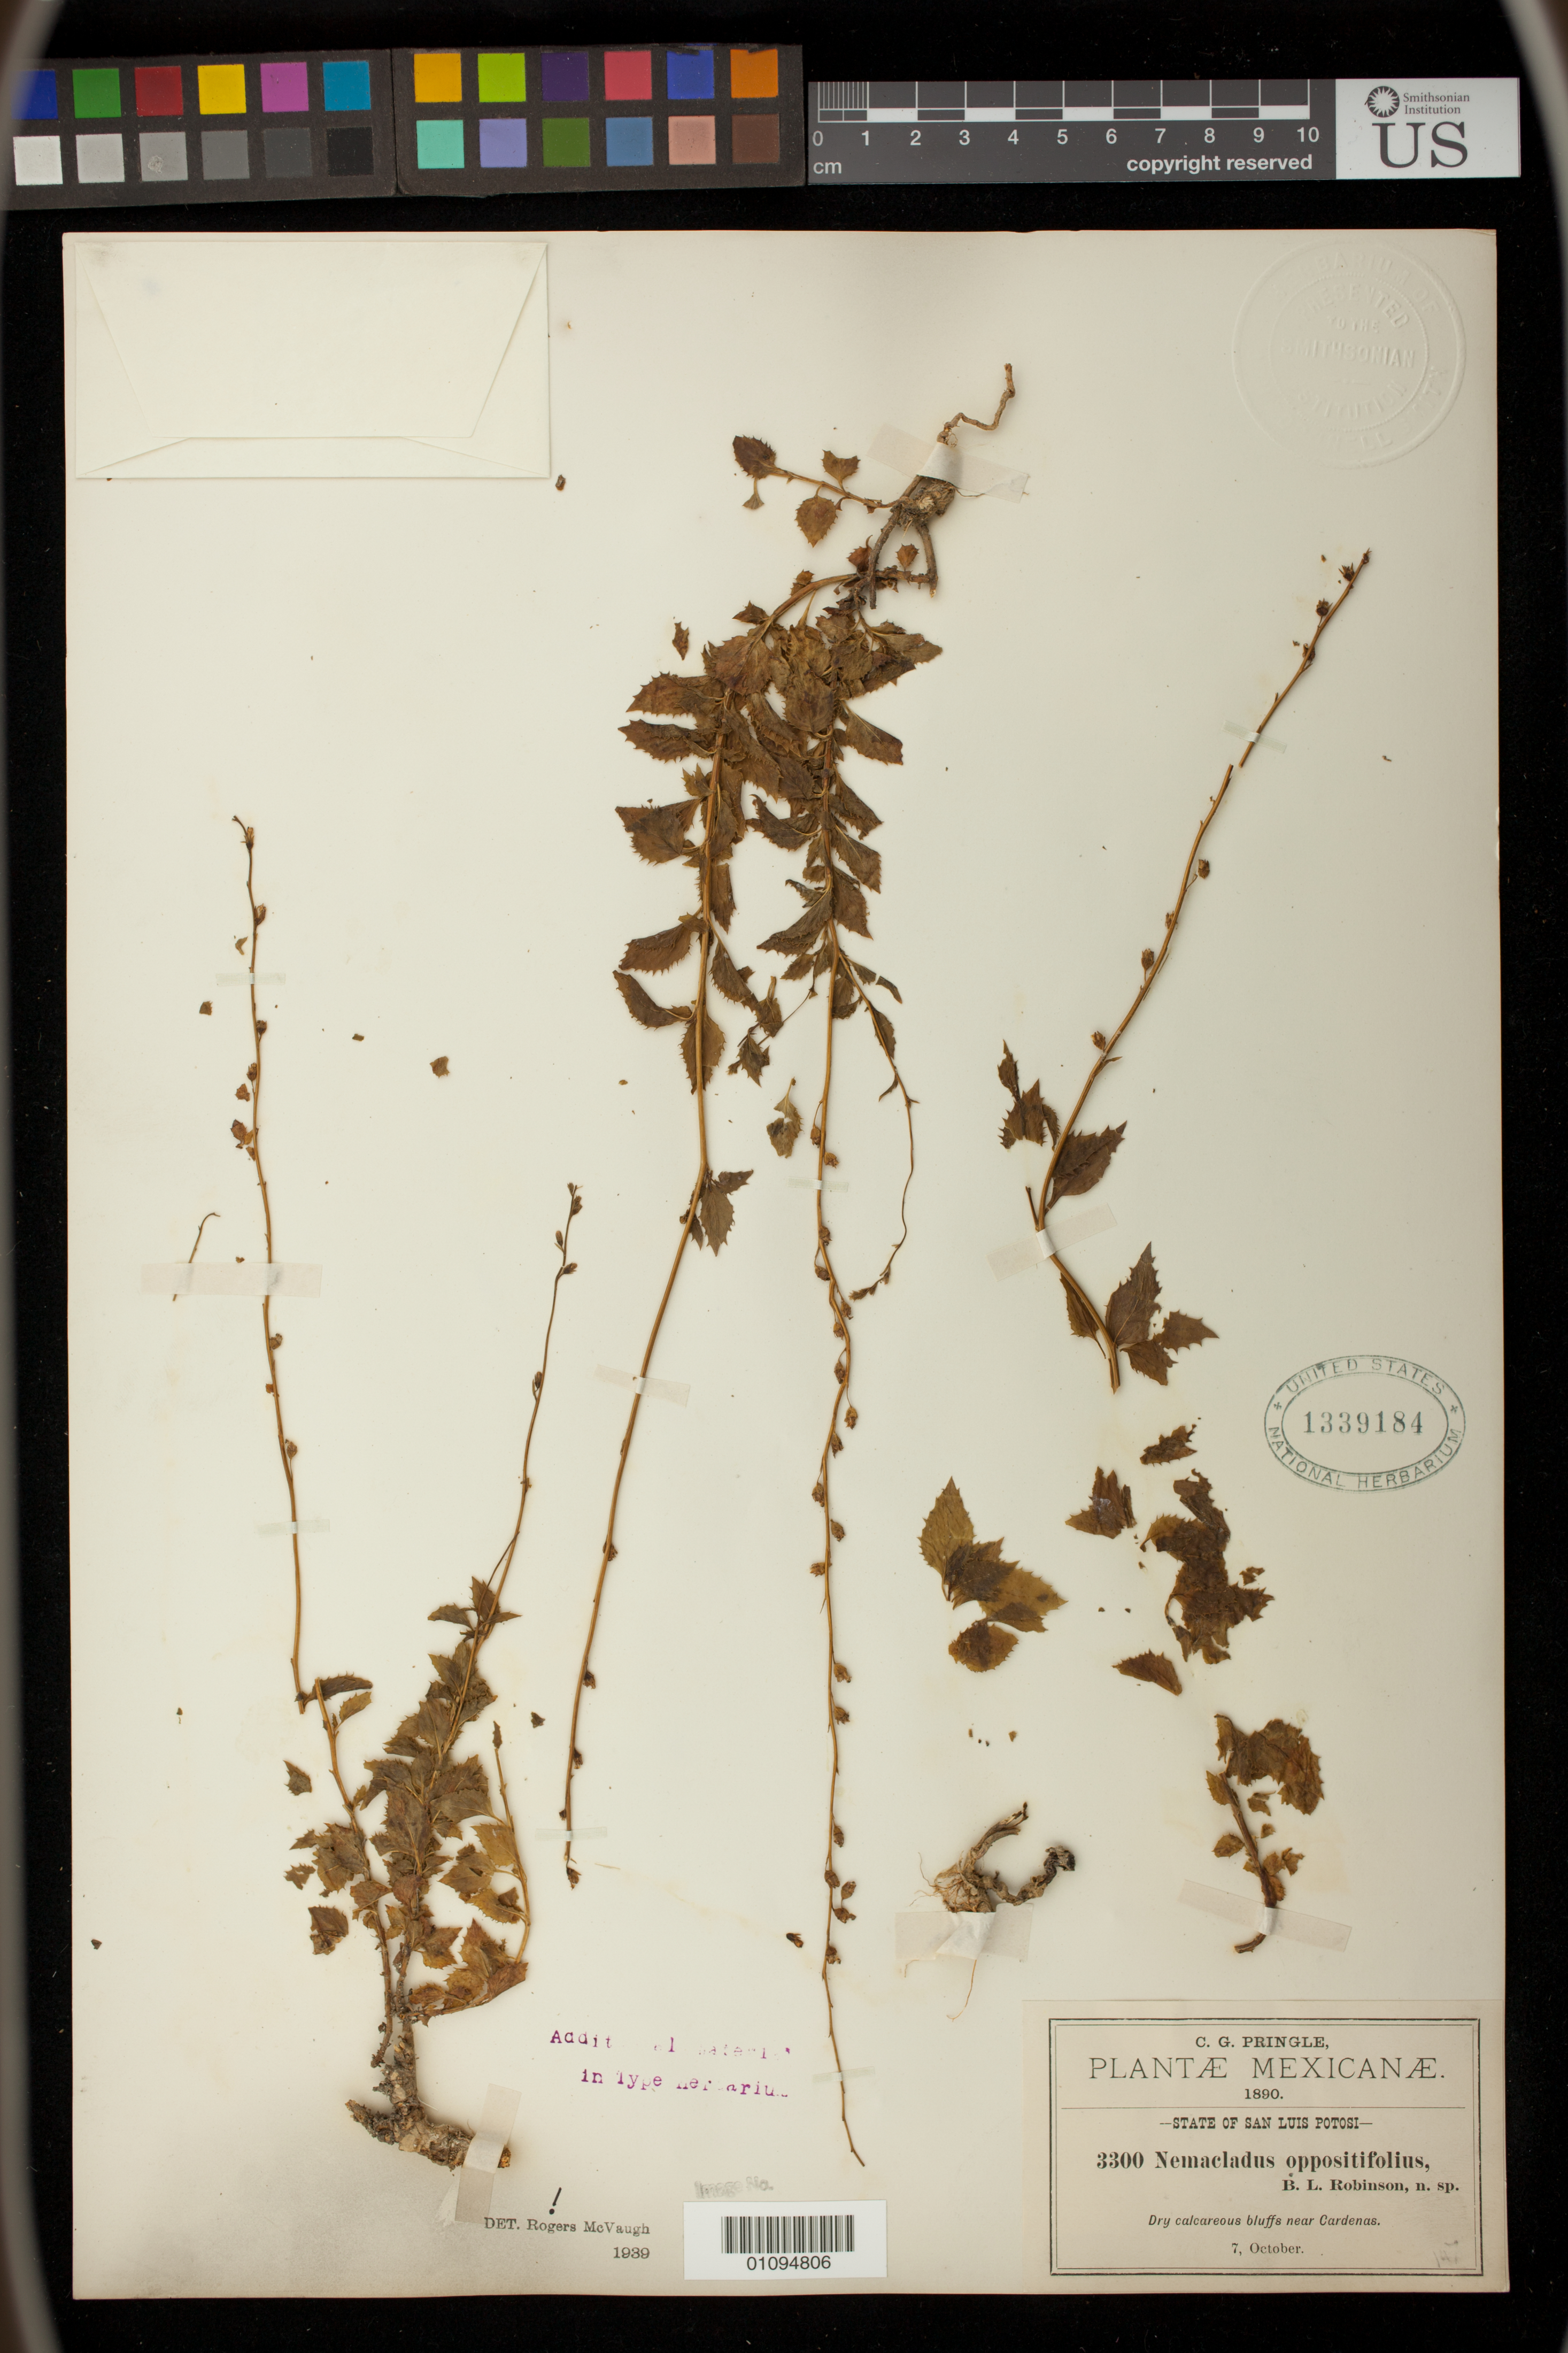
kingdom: Plantae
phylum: Tracheophyta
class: Magnoliopsida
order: Asterales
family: Campanulaceae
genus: Nemacladus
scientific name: Nemacladus oppositifolius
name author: B.L. Rob.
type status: Isotype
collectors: C. G. Pringle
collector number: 3300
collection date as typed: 07 Oct 1890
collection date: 1890-10-07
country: Mexico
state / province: San Luis Potosi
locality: Near Cardenas.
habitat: Dry calcareous bluffs.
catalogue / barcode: US 1339184